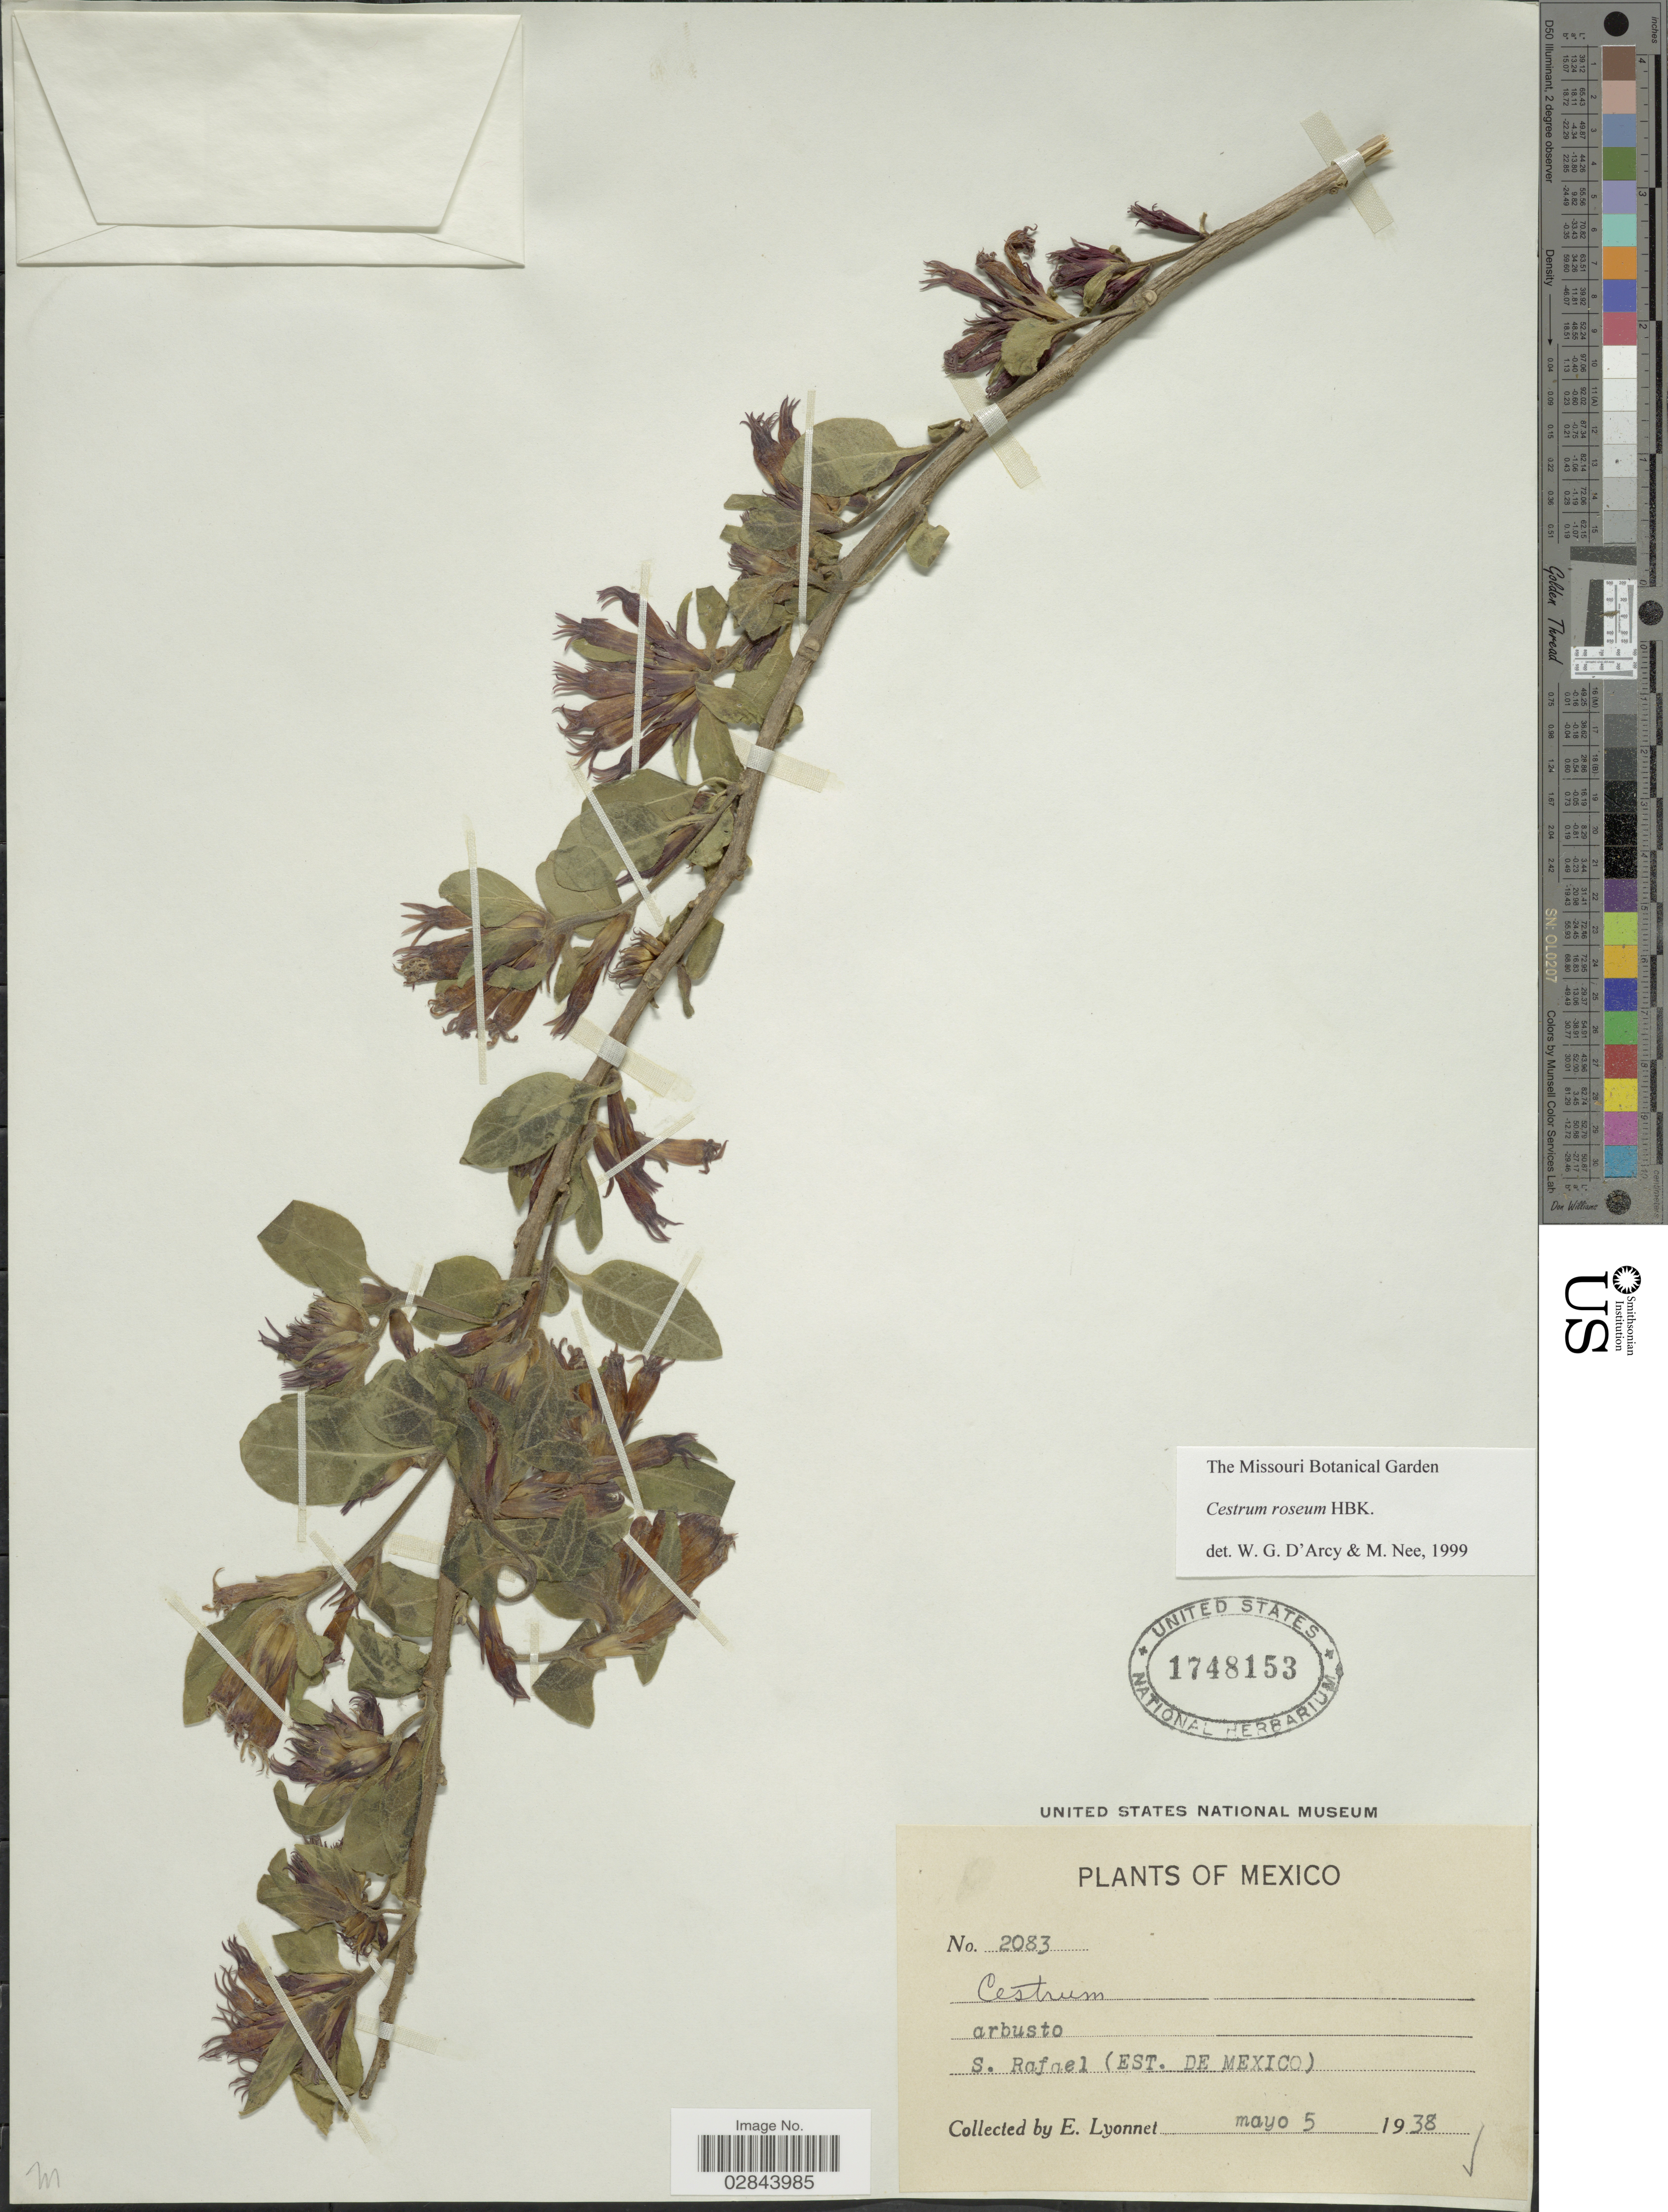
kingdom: Plantae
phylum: Tracheophyta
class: Magnoliopsida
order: Solanales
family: Solanaceae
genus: Cestrum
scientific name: Cestrum roseum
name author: Kunth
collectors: E. Lyonnet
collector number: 2083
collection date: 1938-05-05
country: Mexico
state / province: Veracruz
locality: S. Rafael.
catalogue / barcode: US 1748153